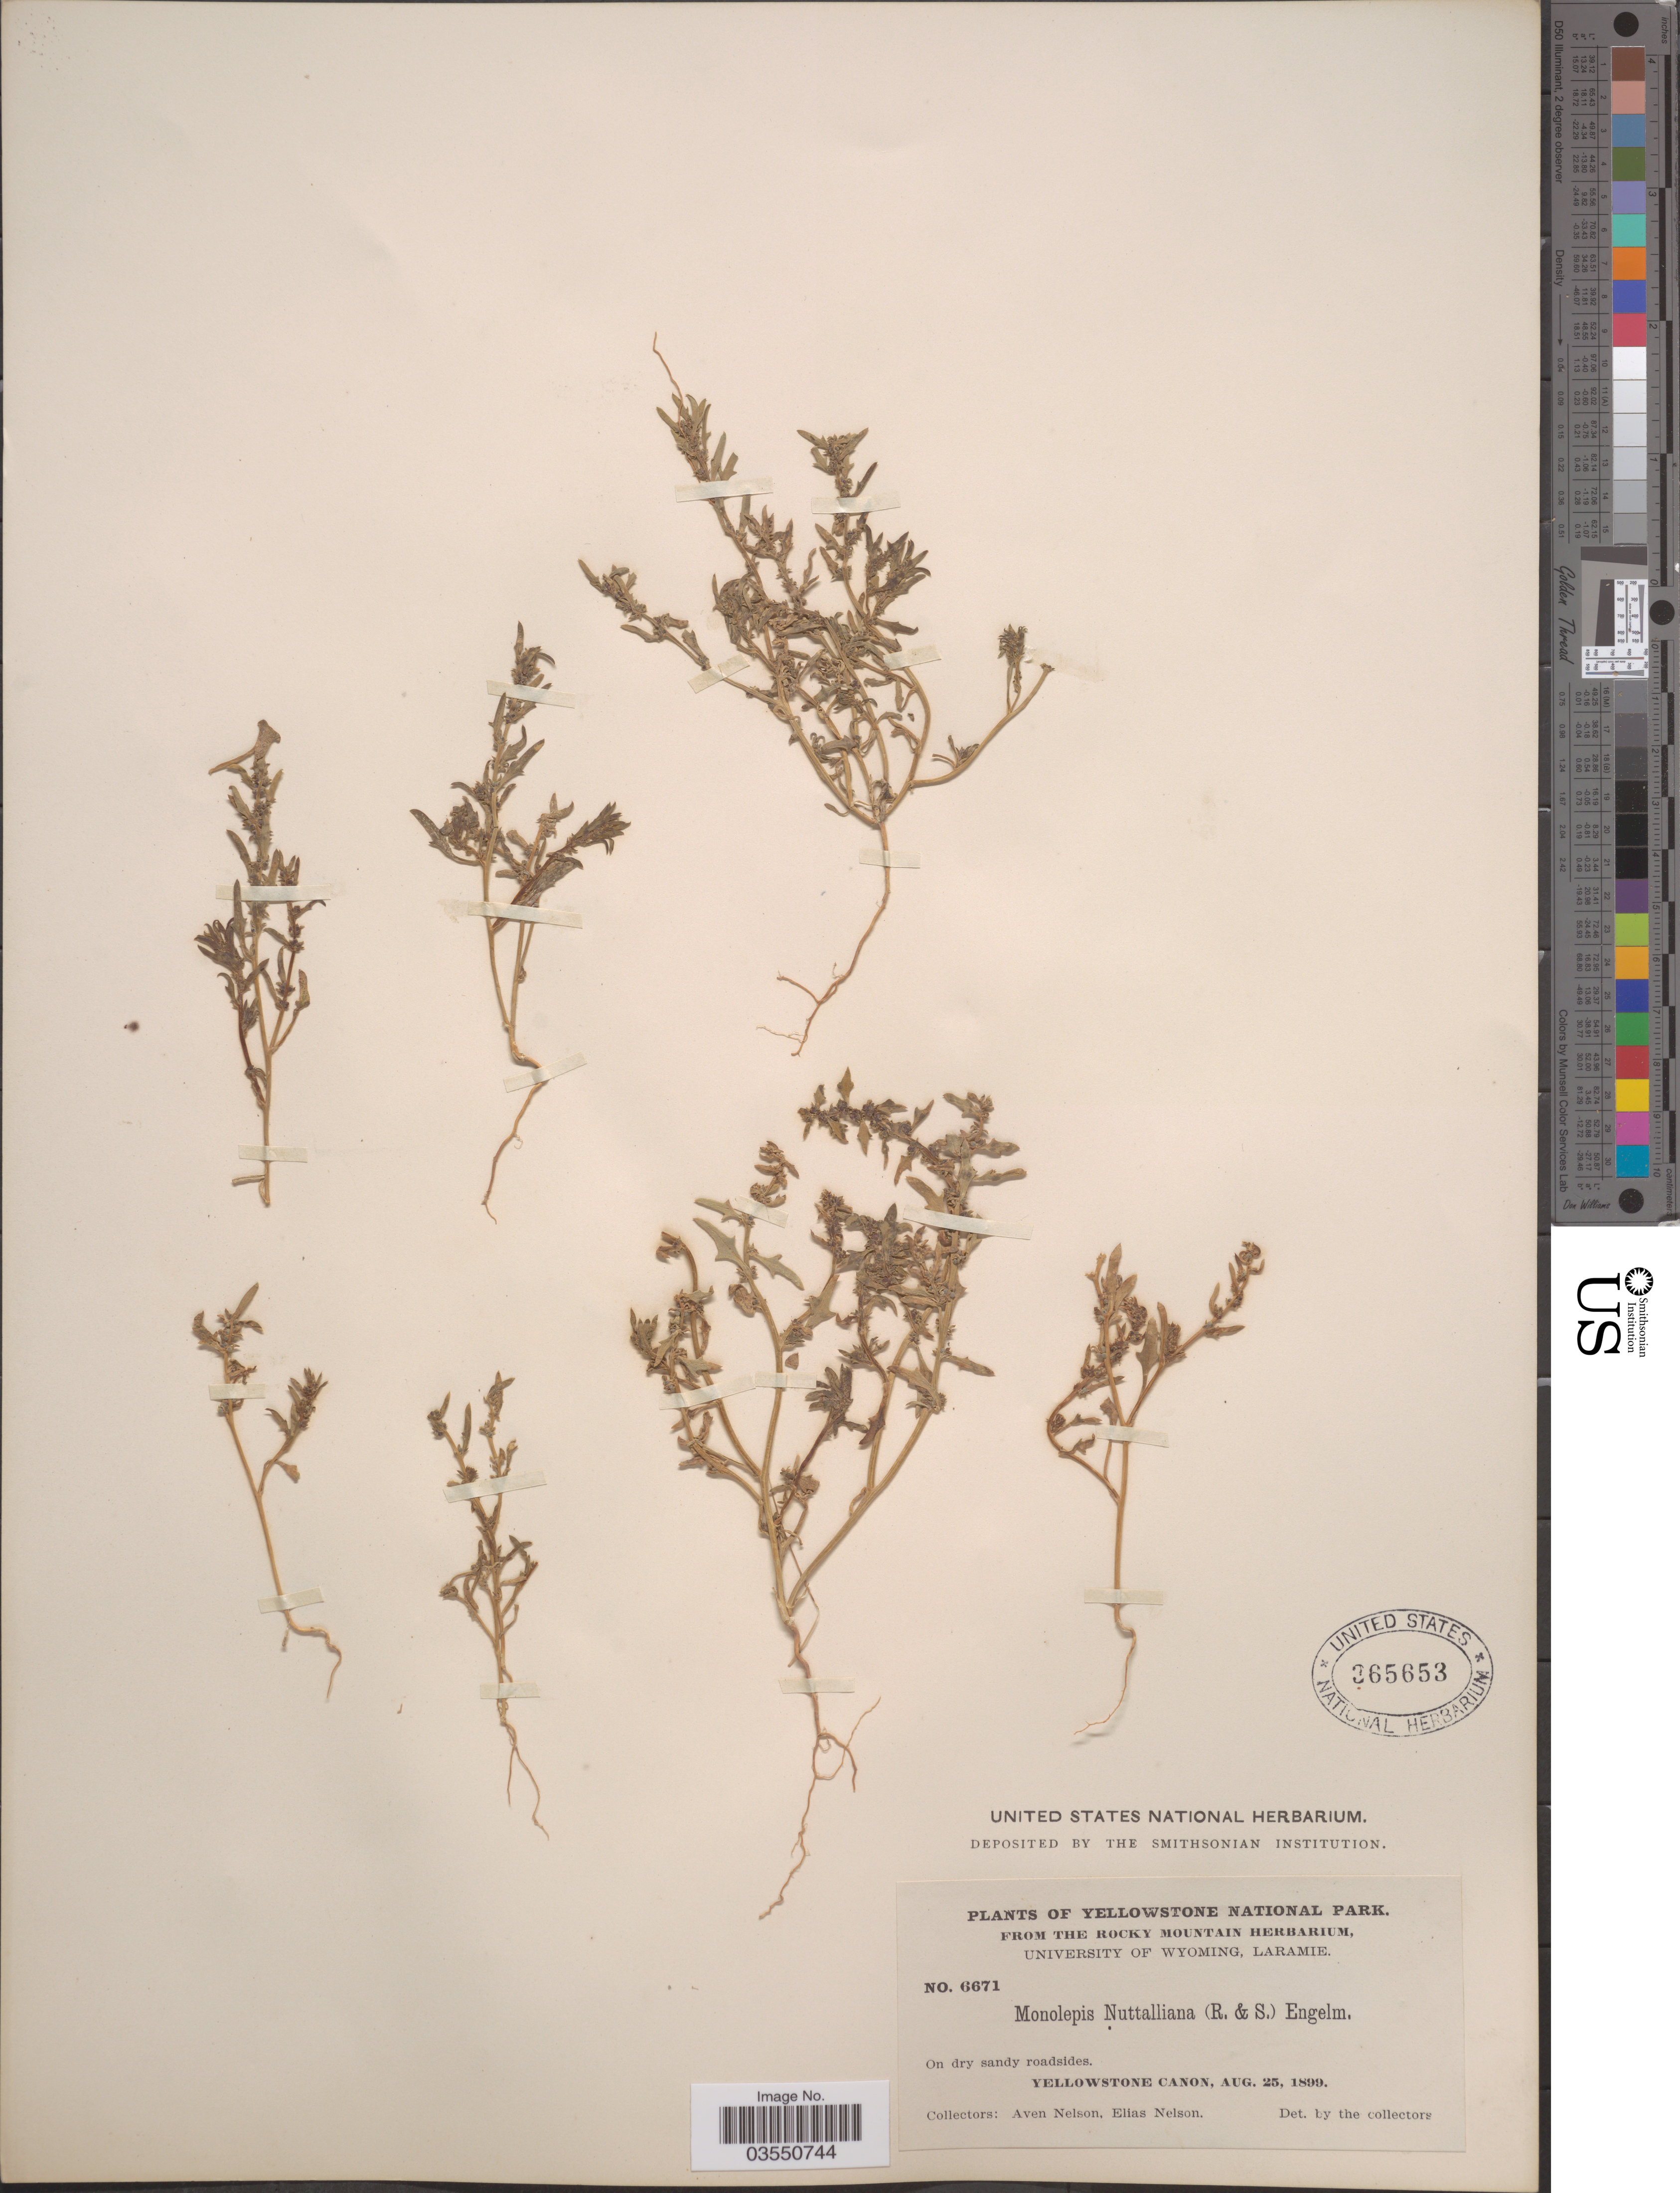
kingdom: Plantae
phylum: Tracheophyta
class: Magnoliopsida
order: Caryophyllales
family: Amaranthaceae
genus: Blitum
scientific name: Blitum nuttallianum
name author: Schult.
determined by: U.S. National Herbarium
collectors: A. Nelson & E. Nelson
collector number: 6671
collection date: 1899-08-25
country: United States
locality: Yellowstone National Park. Yellowstone Canon.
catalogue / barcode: US 365653